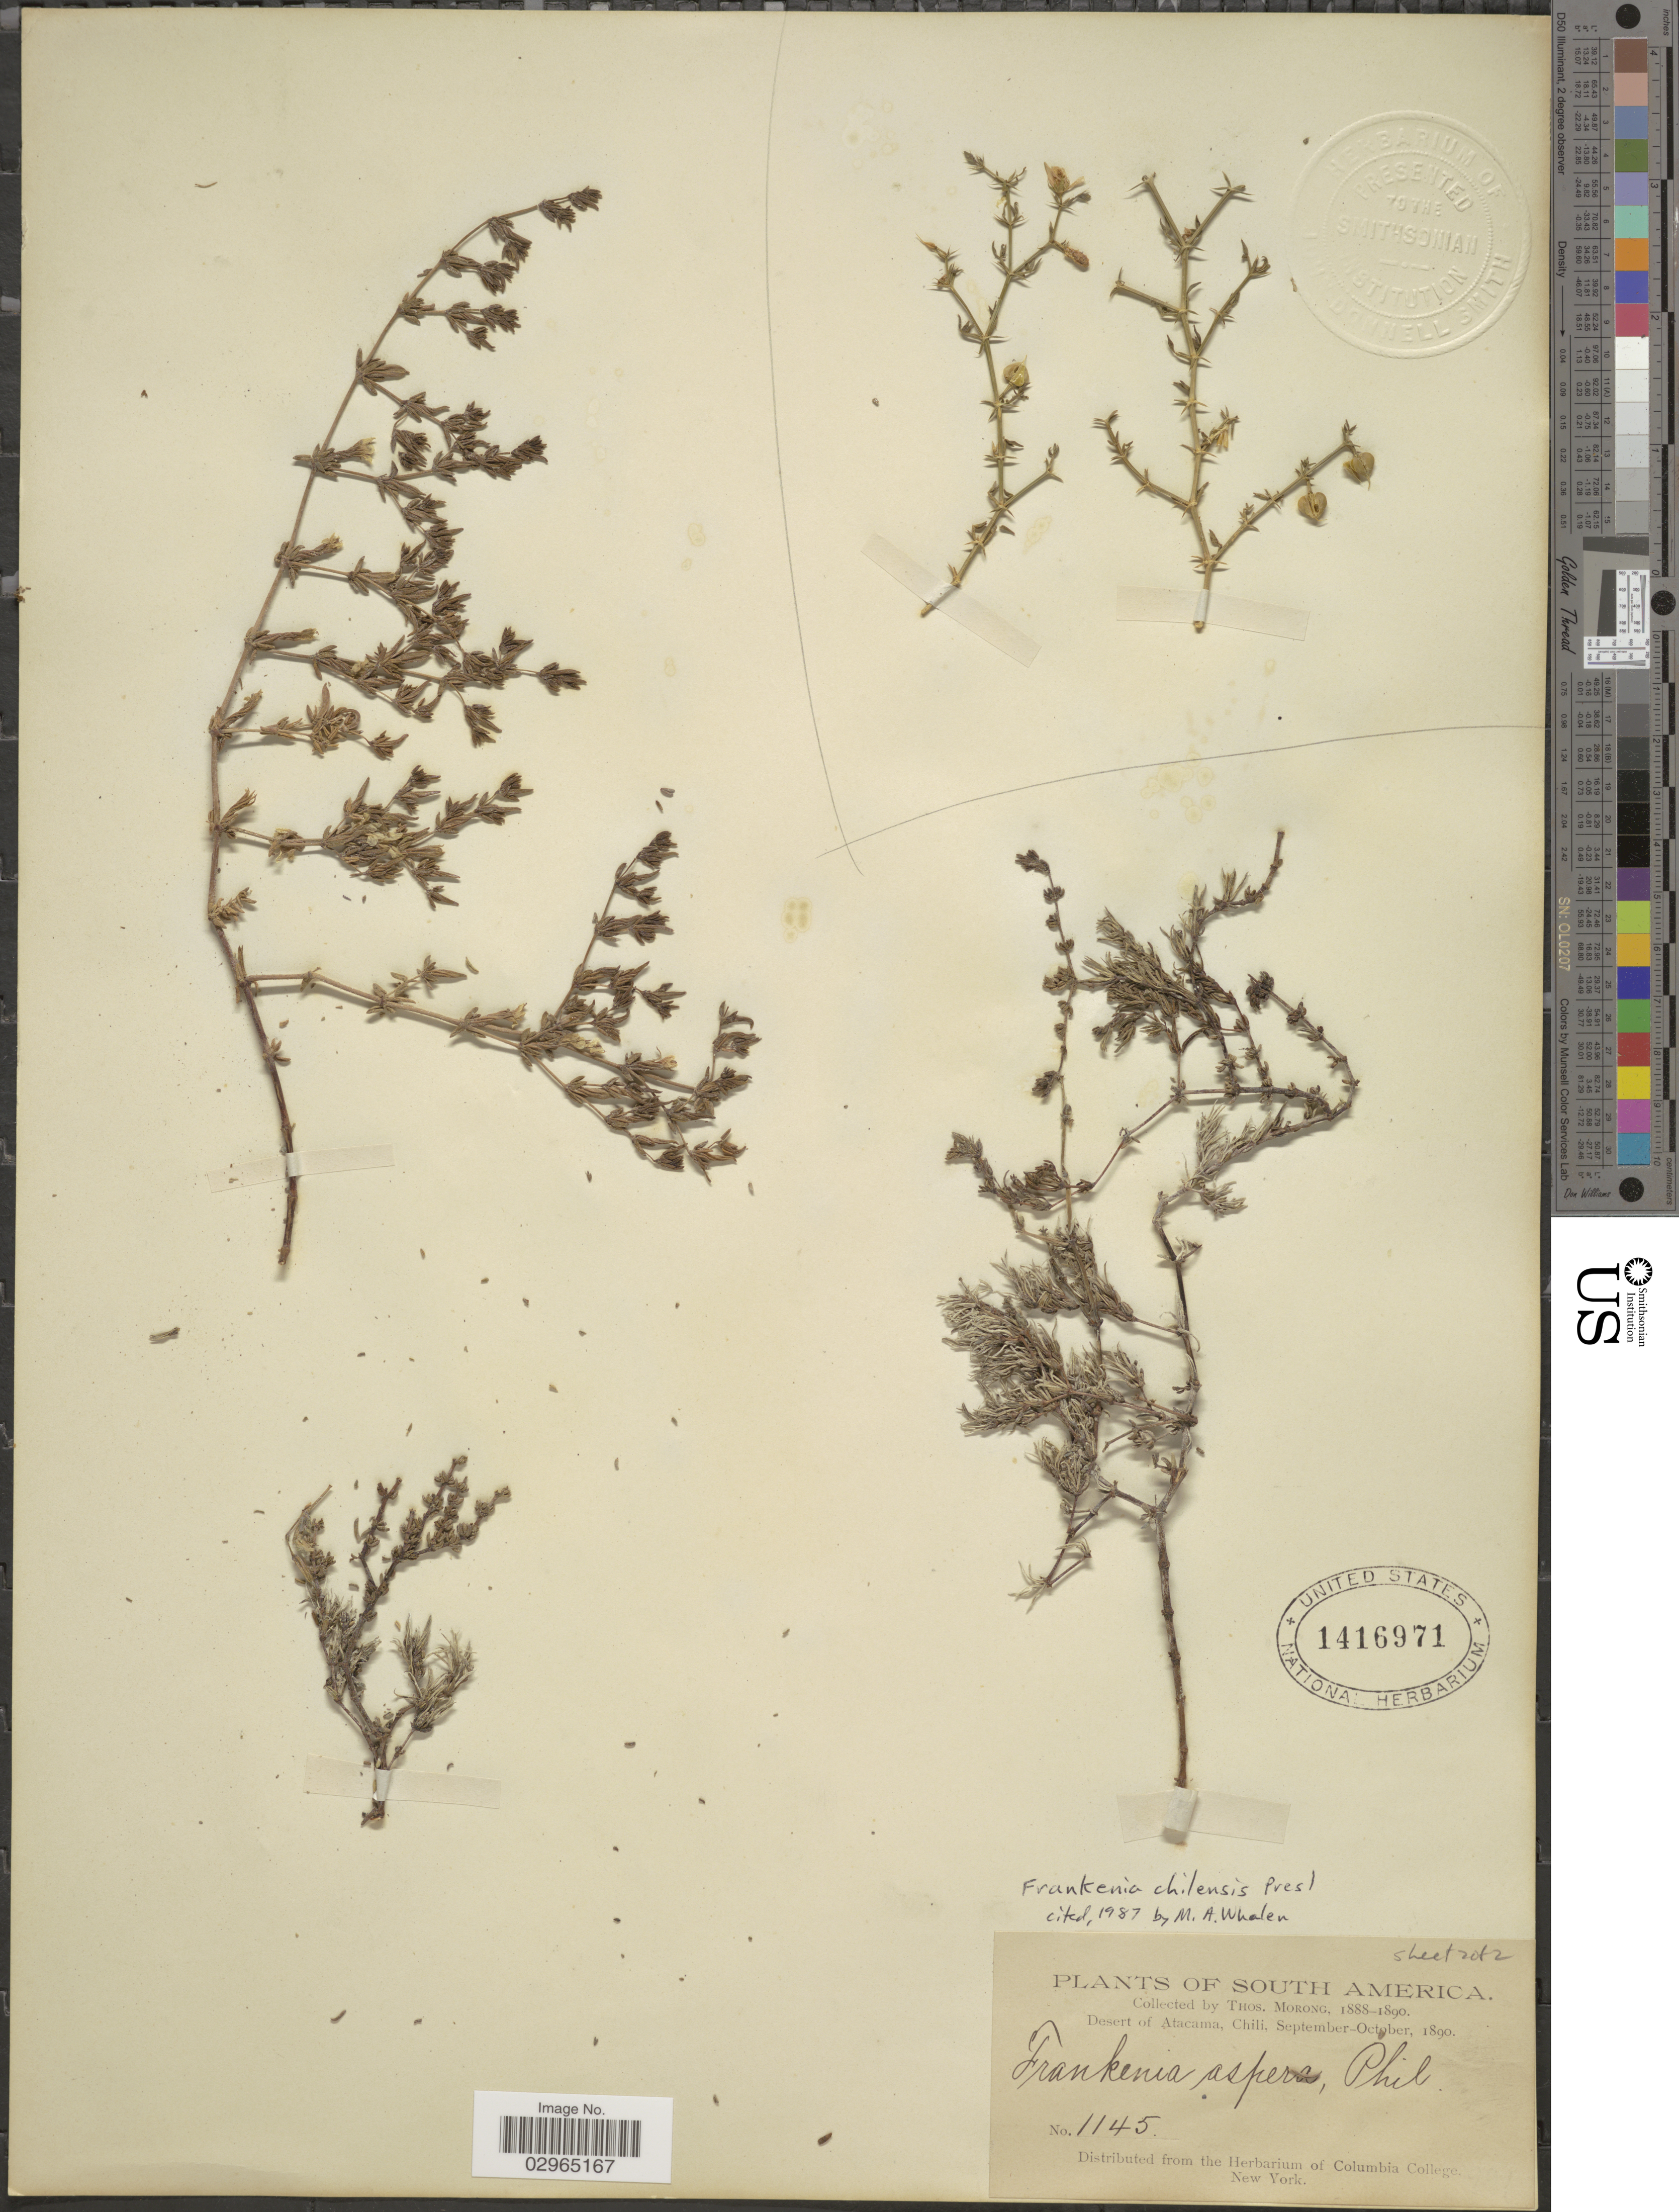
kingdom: Plantae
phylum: Tracheophyta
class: Magnoliopsida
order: Caryophyllales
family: Frankeniaceae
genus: Frankenia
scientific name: Frankenia chilensis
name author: C. Presl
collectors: ex herb. T. Morong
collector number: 1145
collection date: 1890-09/1890-10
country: Chile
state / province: Atacama (III)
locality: Desert of Atacama.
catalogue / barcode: US 1416971